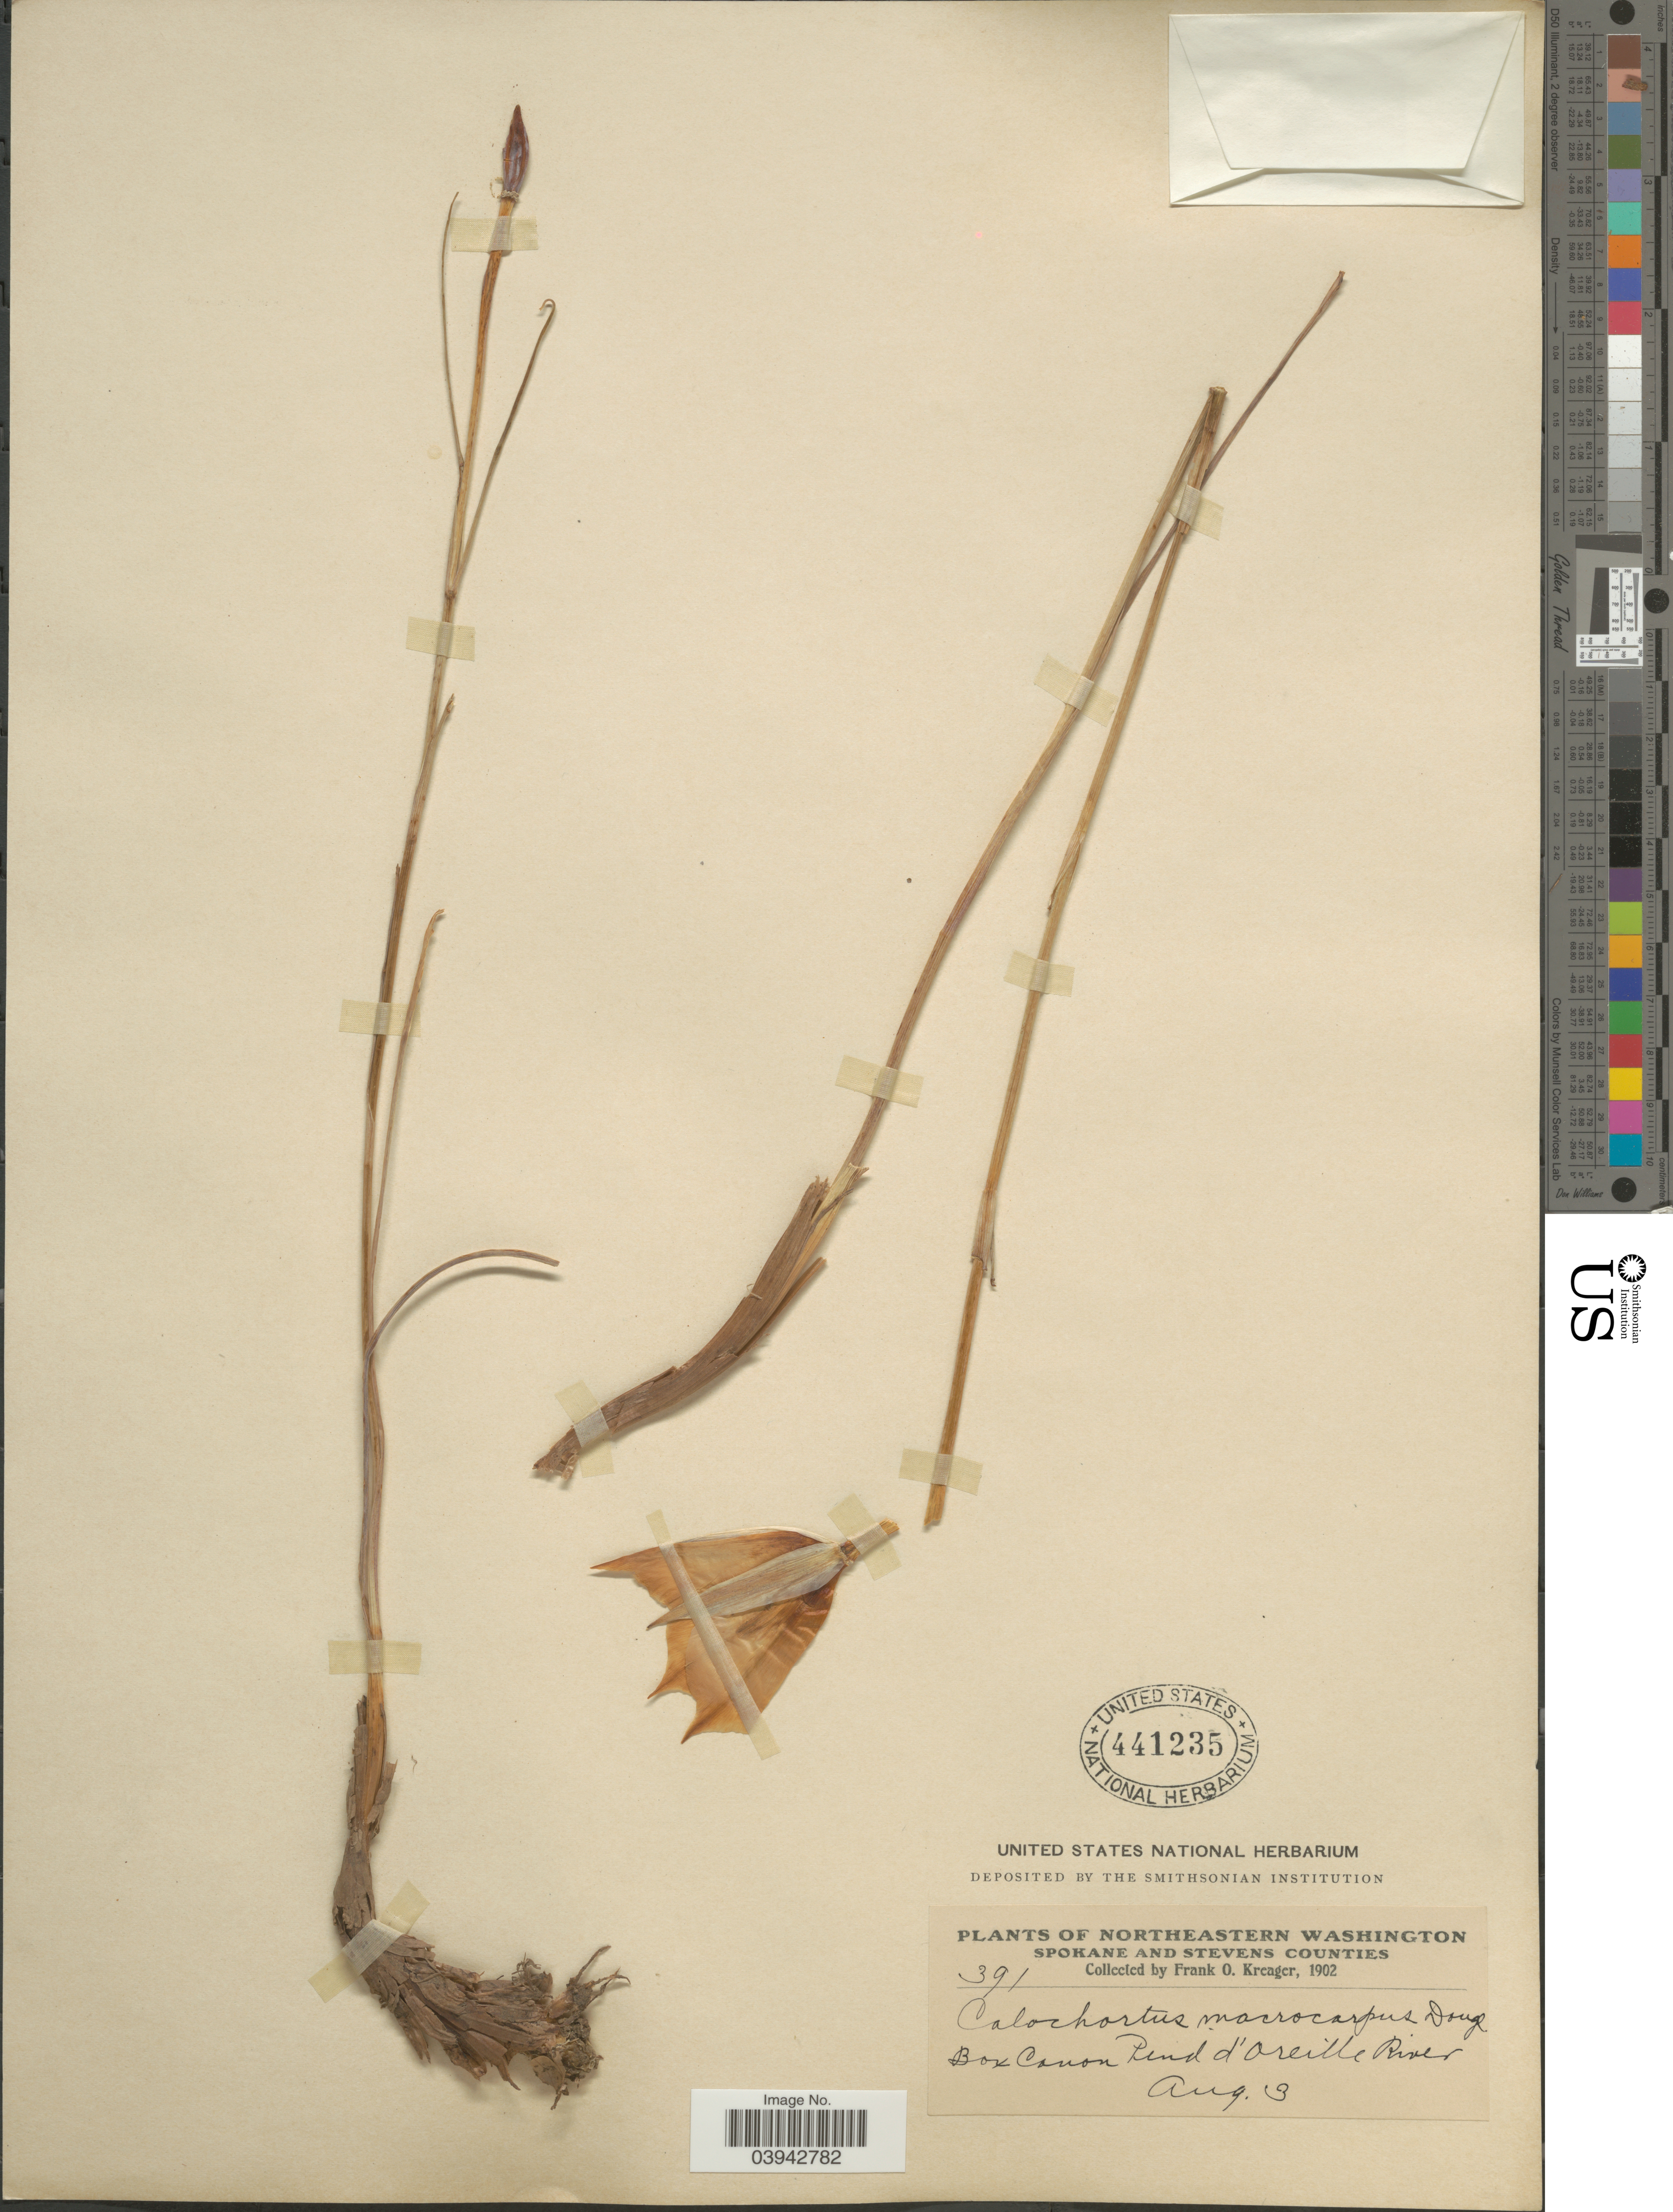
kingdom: Plantae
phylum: Tracheophyta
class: Liliopsida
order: Liliales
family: Liliaceae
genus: Calochortus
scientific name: Calochortus macrocarpus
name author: Douglas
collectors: F. Kreager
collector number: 391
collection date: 1902-08-03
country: United States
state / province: Washington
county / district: Spokane / Stevens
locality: Northeastern Washington. Spokane and Stevens Counties. Box Canon Pend d'Oreille River.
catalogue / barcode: US 441235